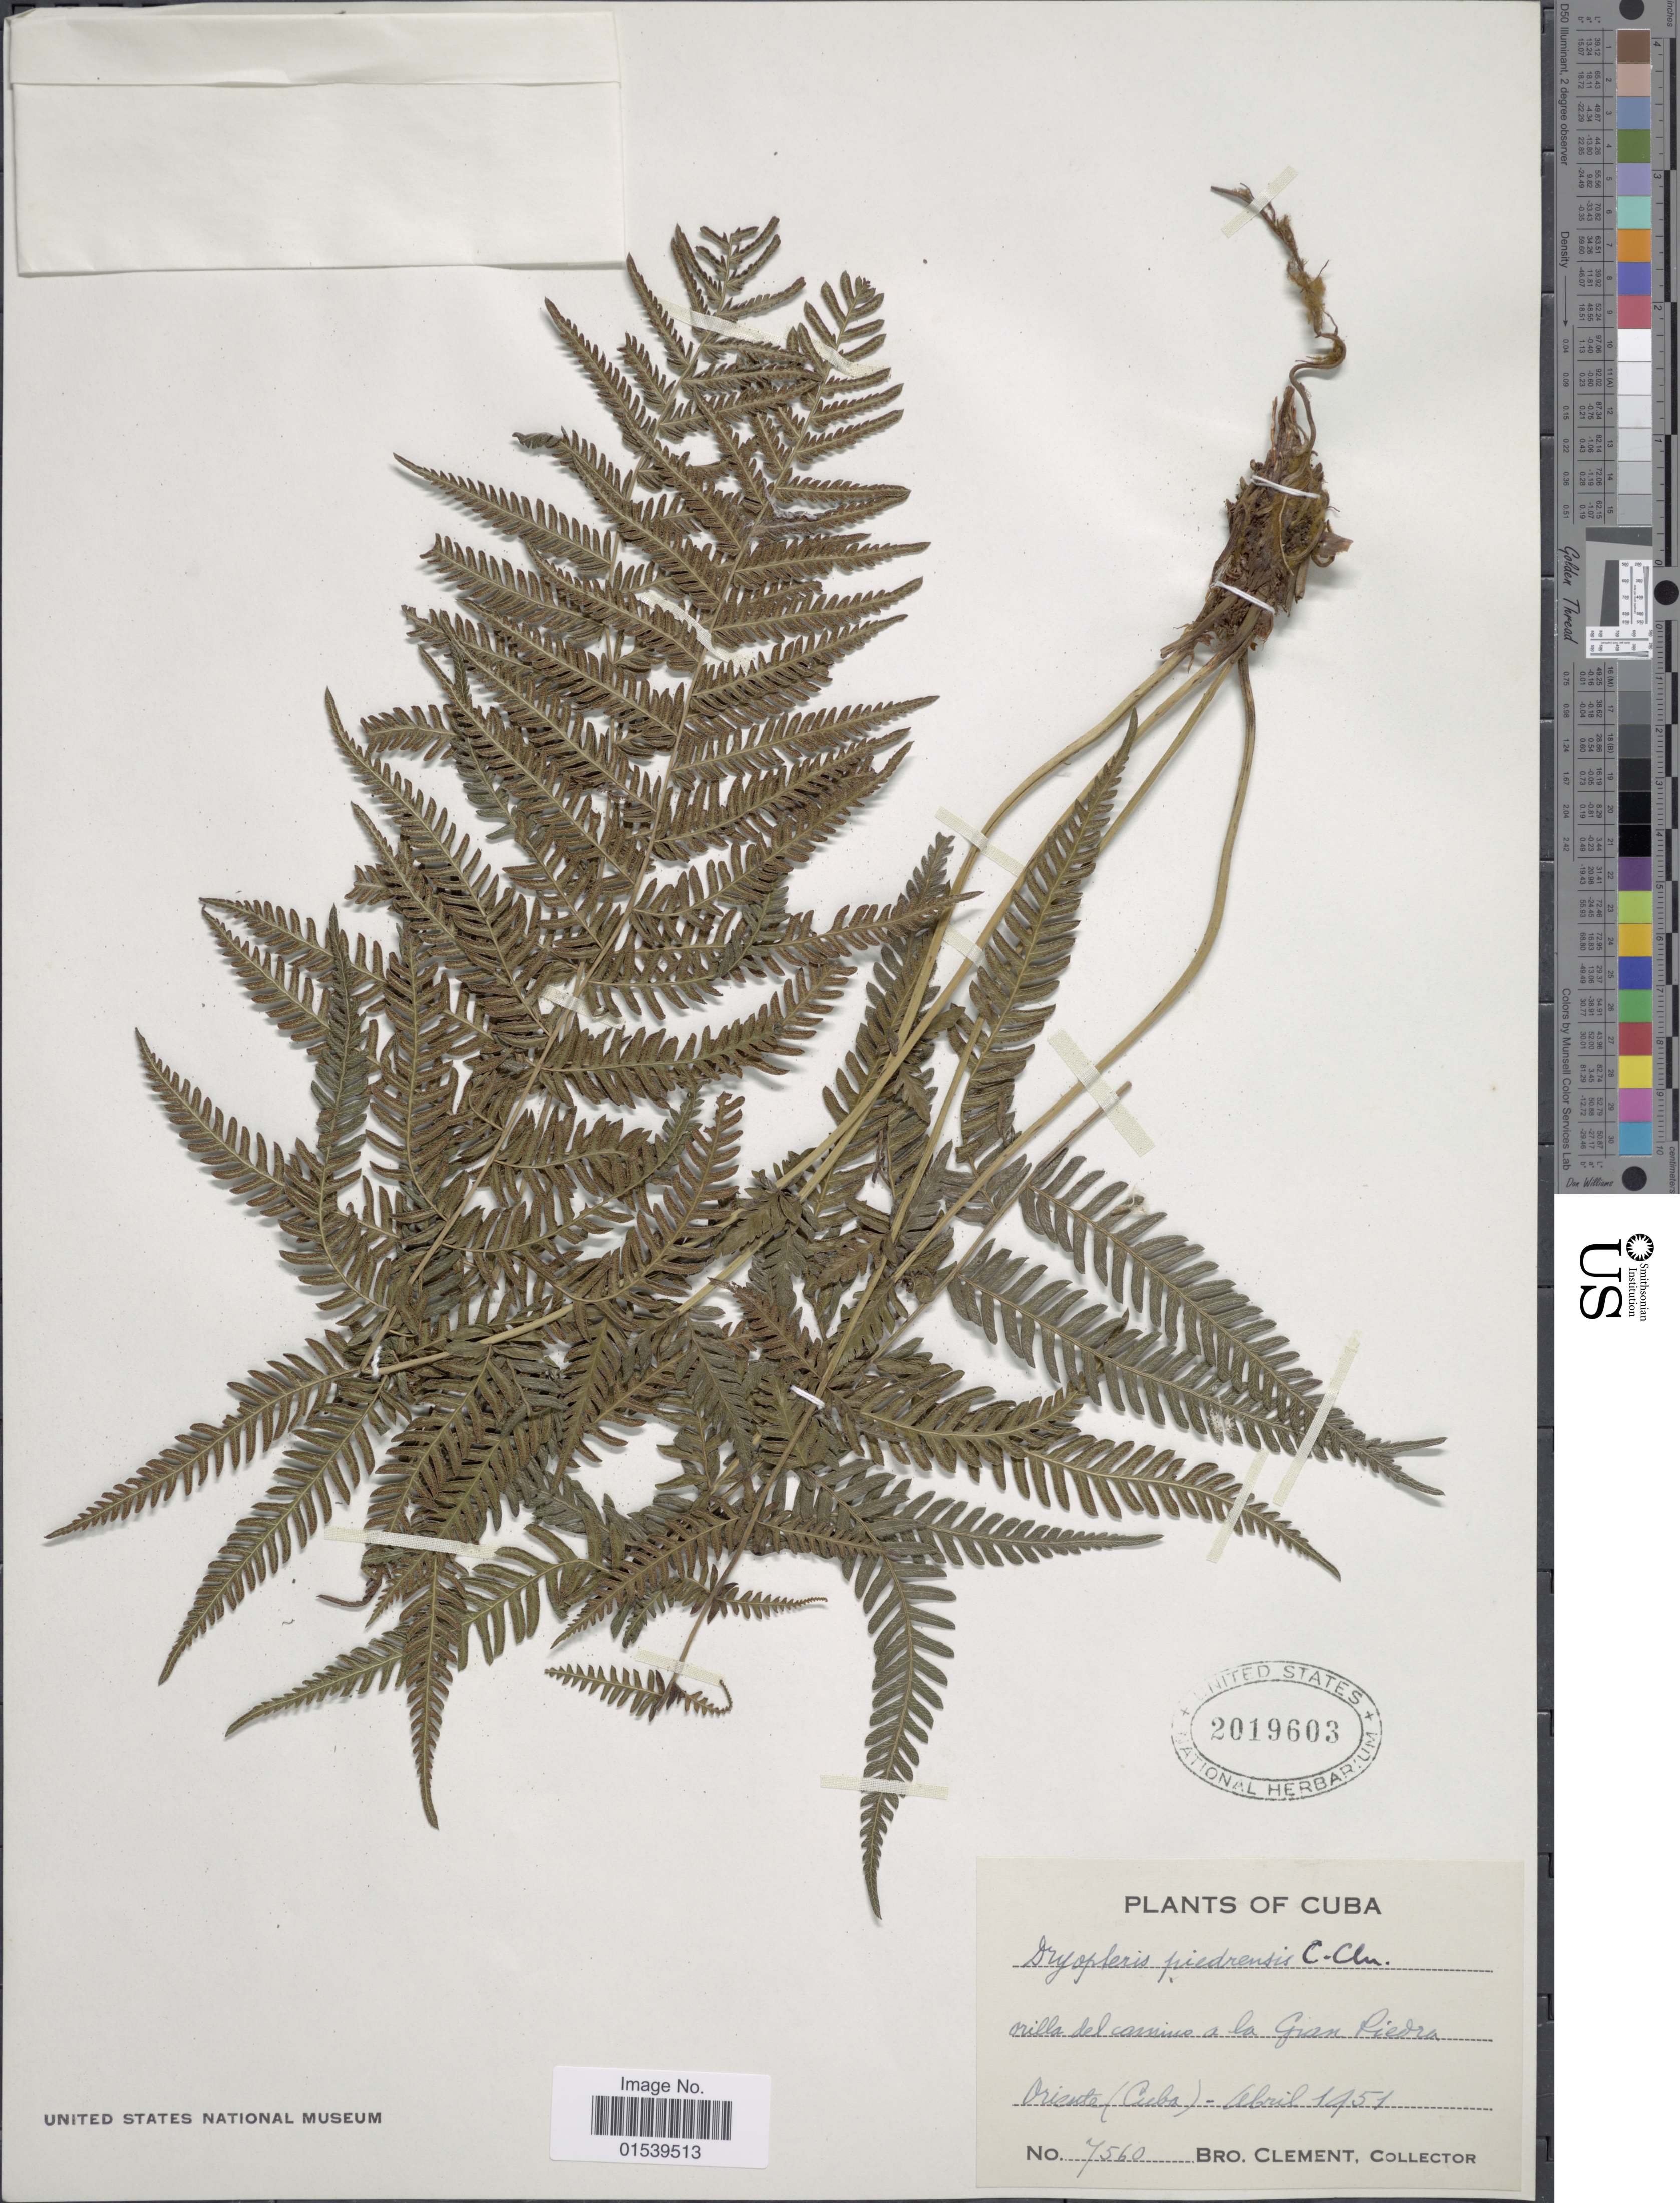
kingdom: Plantae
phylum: Tracheophyta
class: Polypodiopsida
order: Polypodiales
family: Thelypteridaceae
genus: Amauropelta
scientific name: Amauropelta piedrensis (C. Chr.) comb. nov., ined 2015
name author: (C. Chr.)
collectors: B. Clement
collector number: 7560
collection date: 1951-04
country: Cuba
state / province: Oriente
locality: Orilla del camino a la Gran Piedra, Oriente (Cuba)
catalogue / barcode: US 2019603